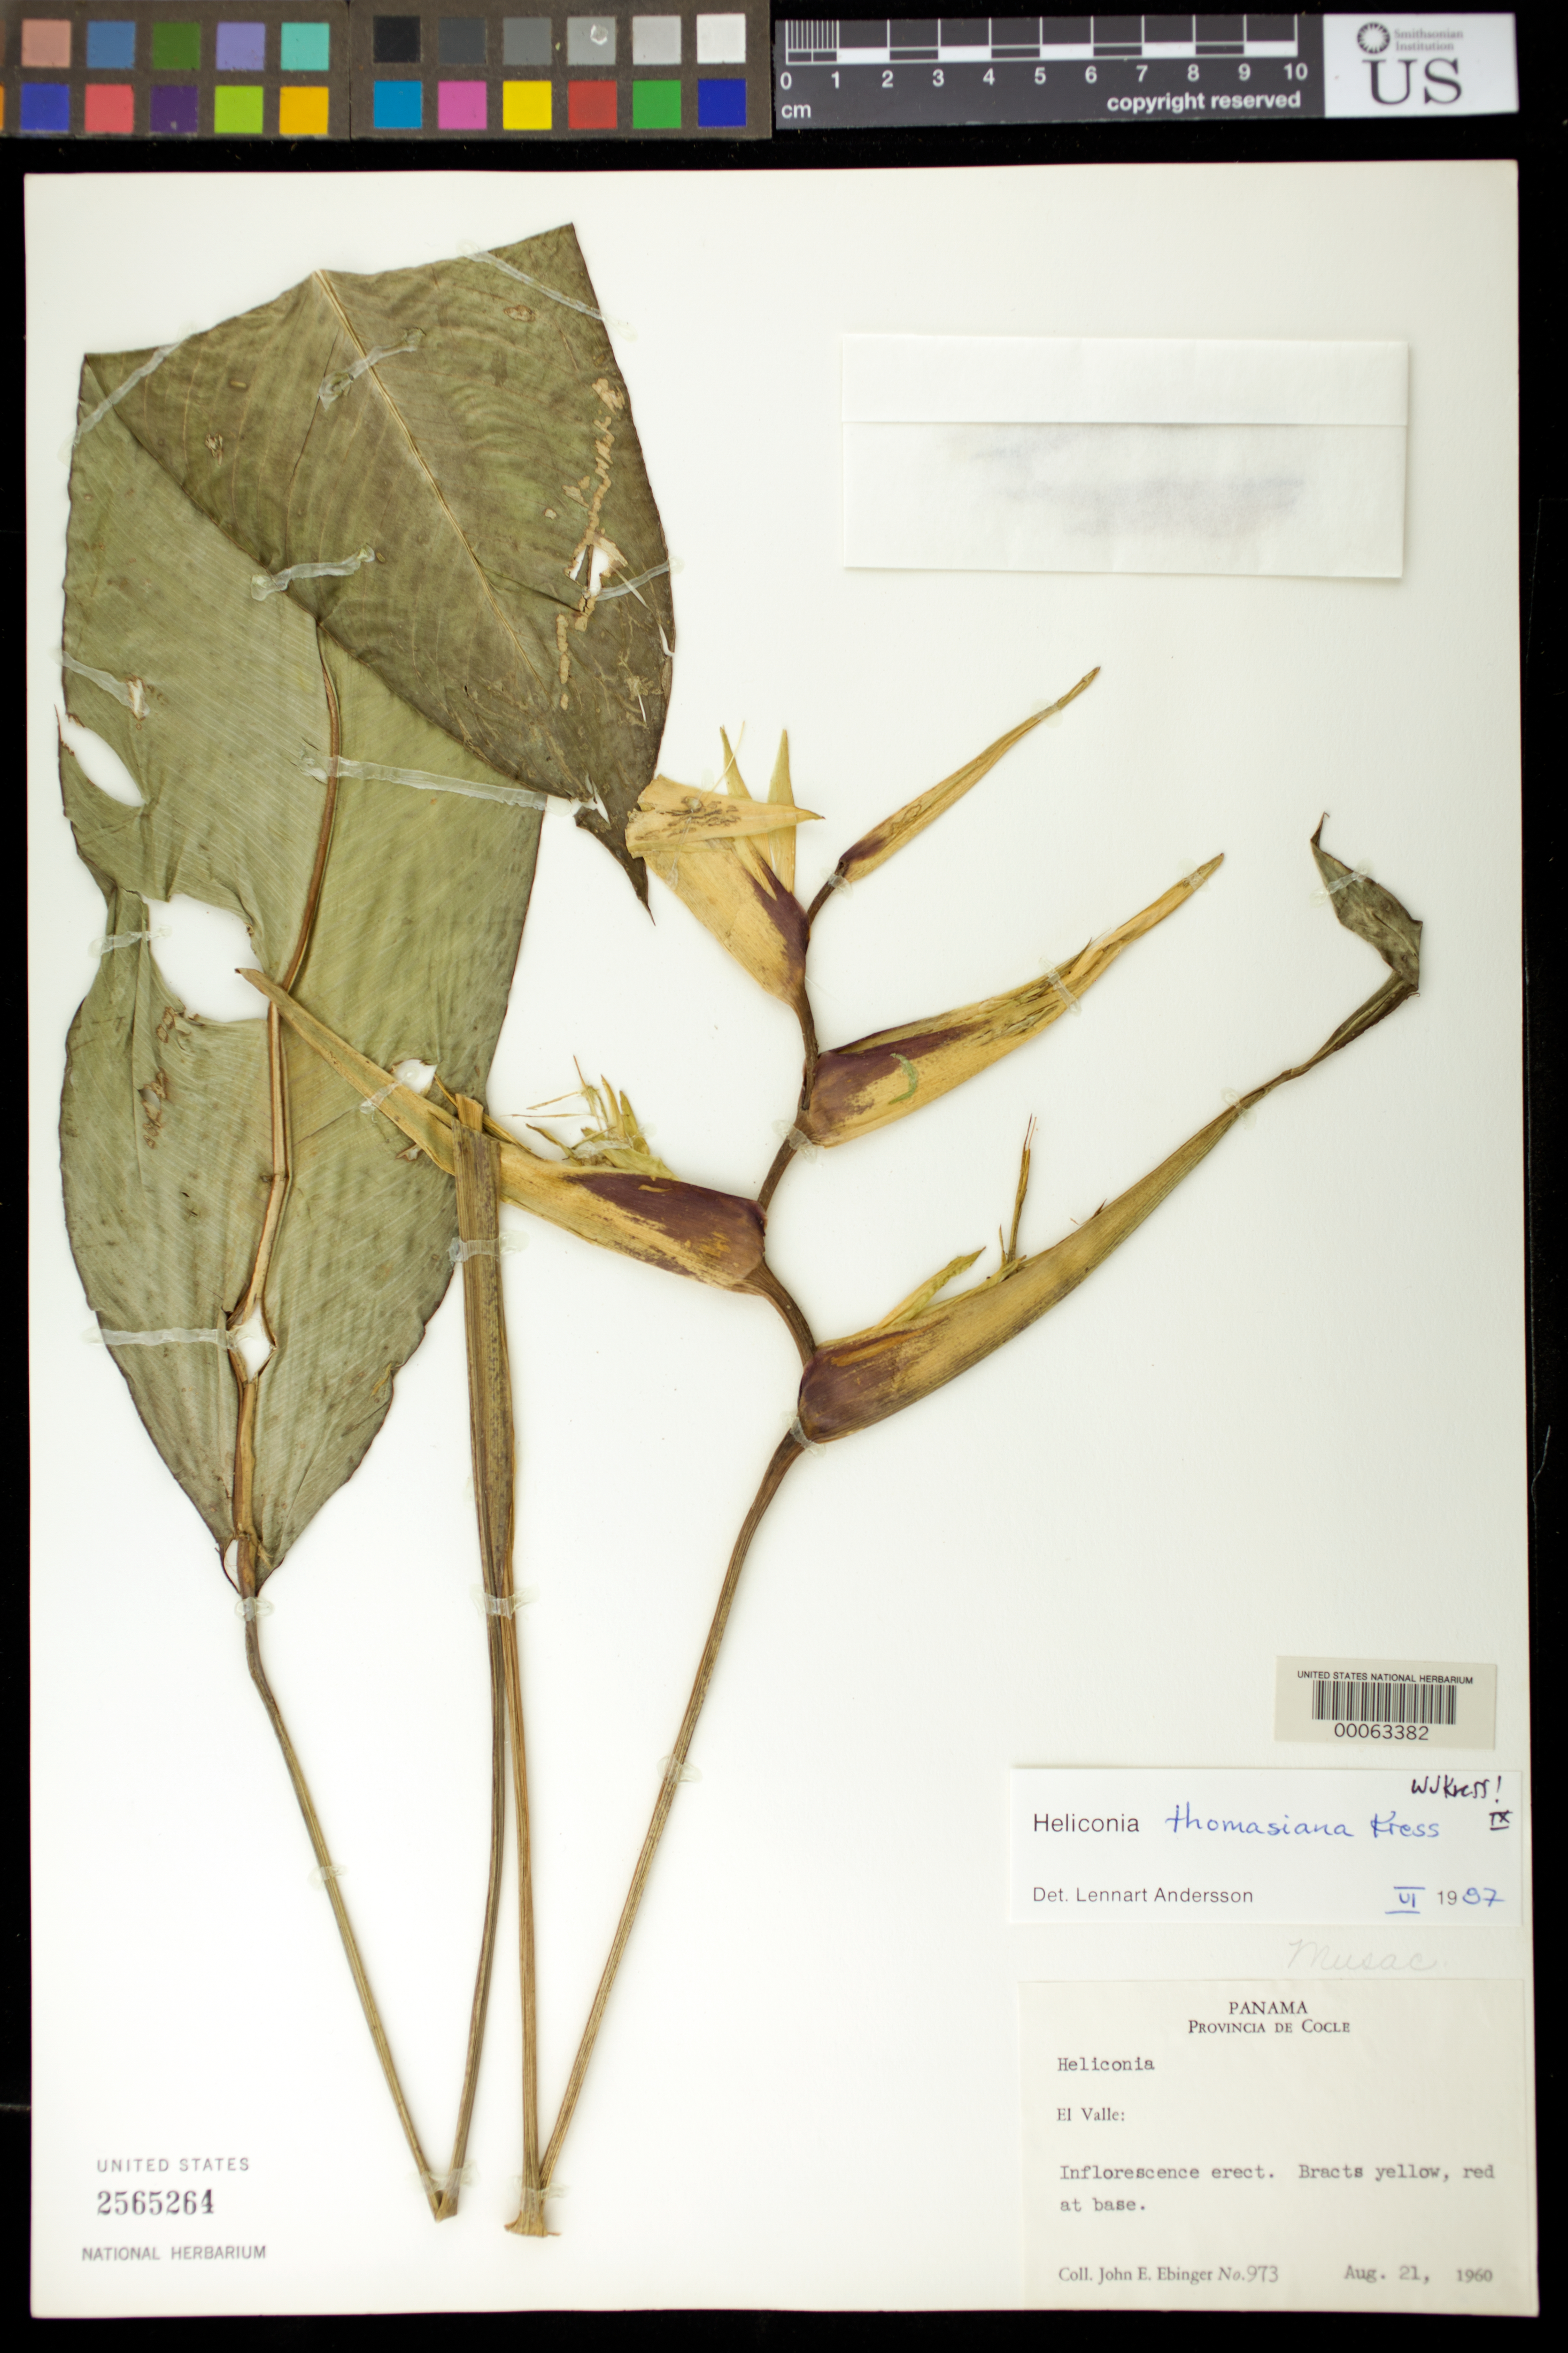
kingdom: Plantae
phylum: Tracheophyta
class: Liliopsida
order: Zingiberales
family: Heliconiaceae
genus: Heliconia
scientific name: Heliconia thomasiana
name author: W.J. Kress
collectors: J. Ebinger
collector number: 973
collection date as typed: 21 Aug 1960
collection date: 1960-08-21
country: Panama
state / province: Coclé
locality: El Valle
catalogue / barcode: US 2565264